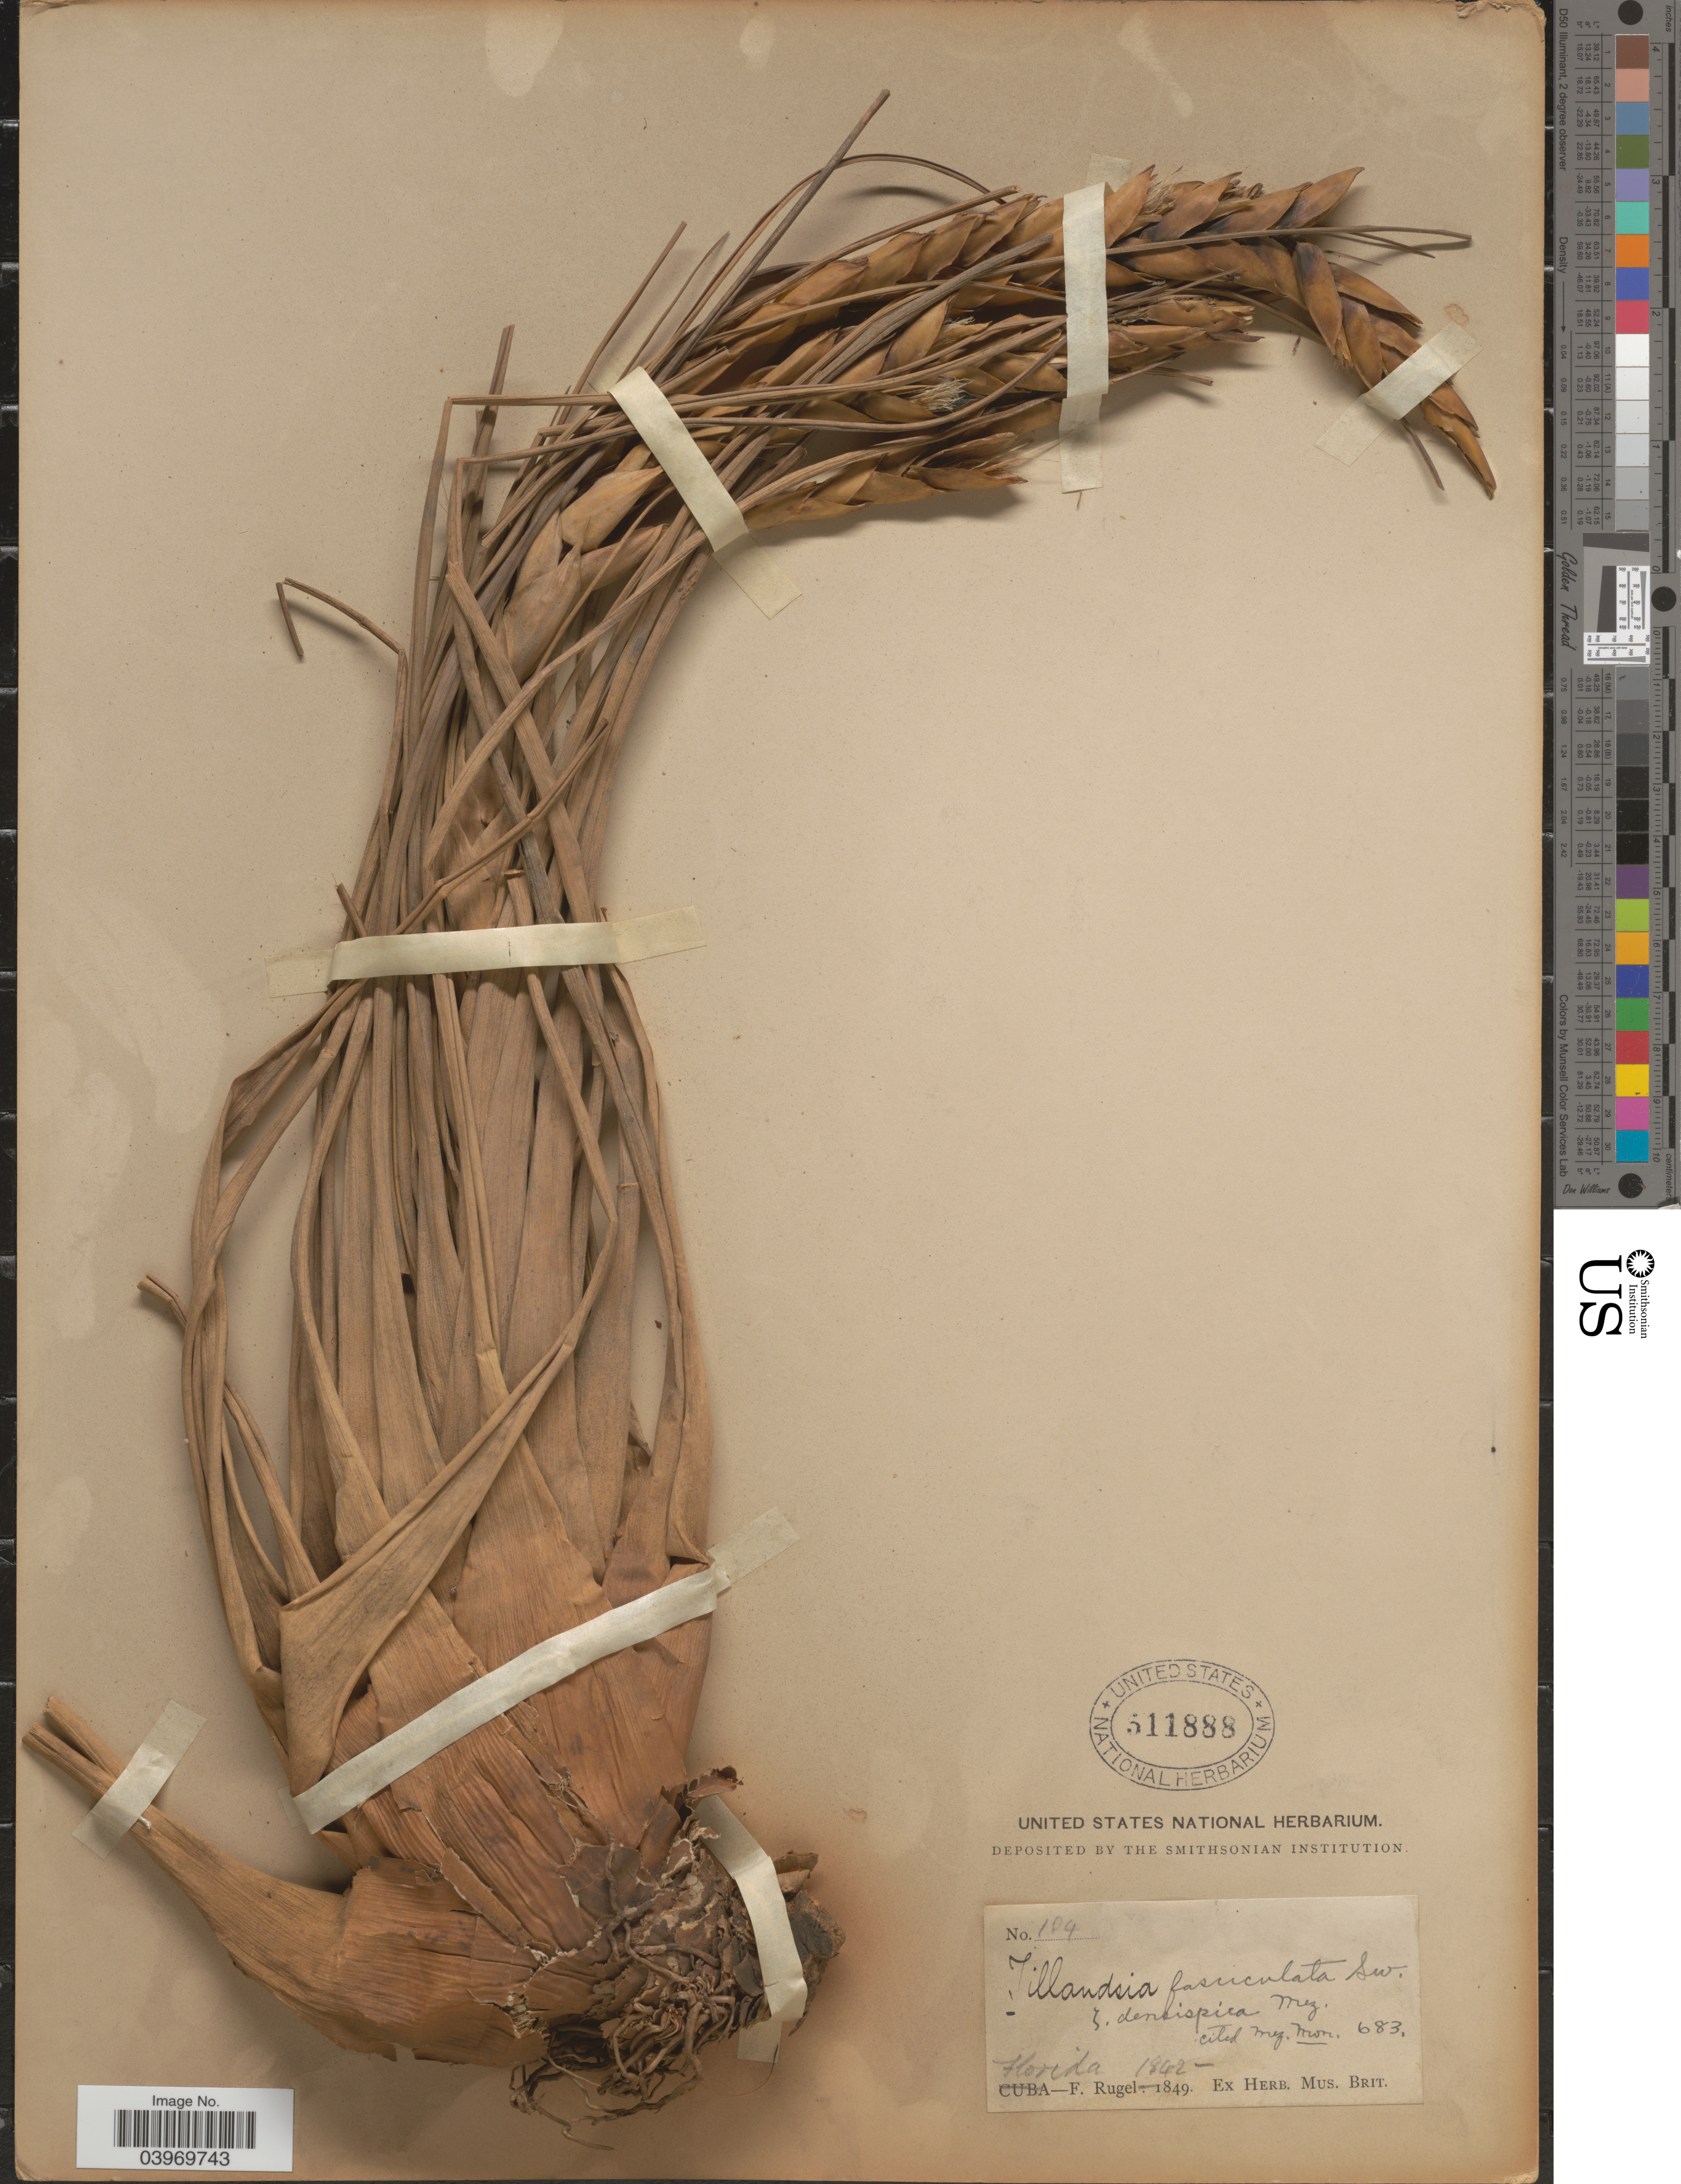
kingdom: Plantae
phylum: Tracheophyta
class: Liliopsida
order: Poales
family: Bromeliaceae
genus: Tillandsia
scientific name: Tillandsia fasciculata var. densispica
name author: Mez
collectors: F. Rugel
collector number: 104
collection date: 1842/1849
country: United States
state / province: Florida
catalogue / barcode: US 511888